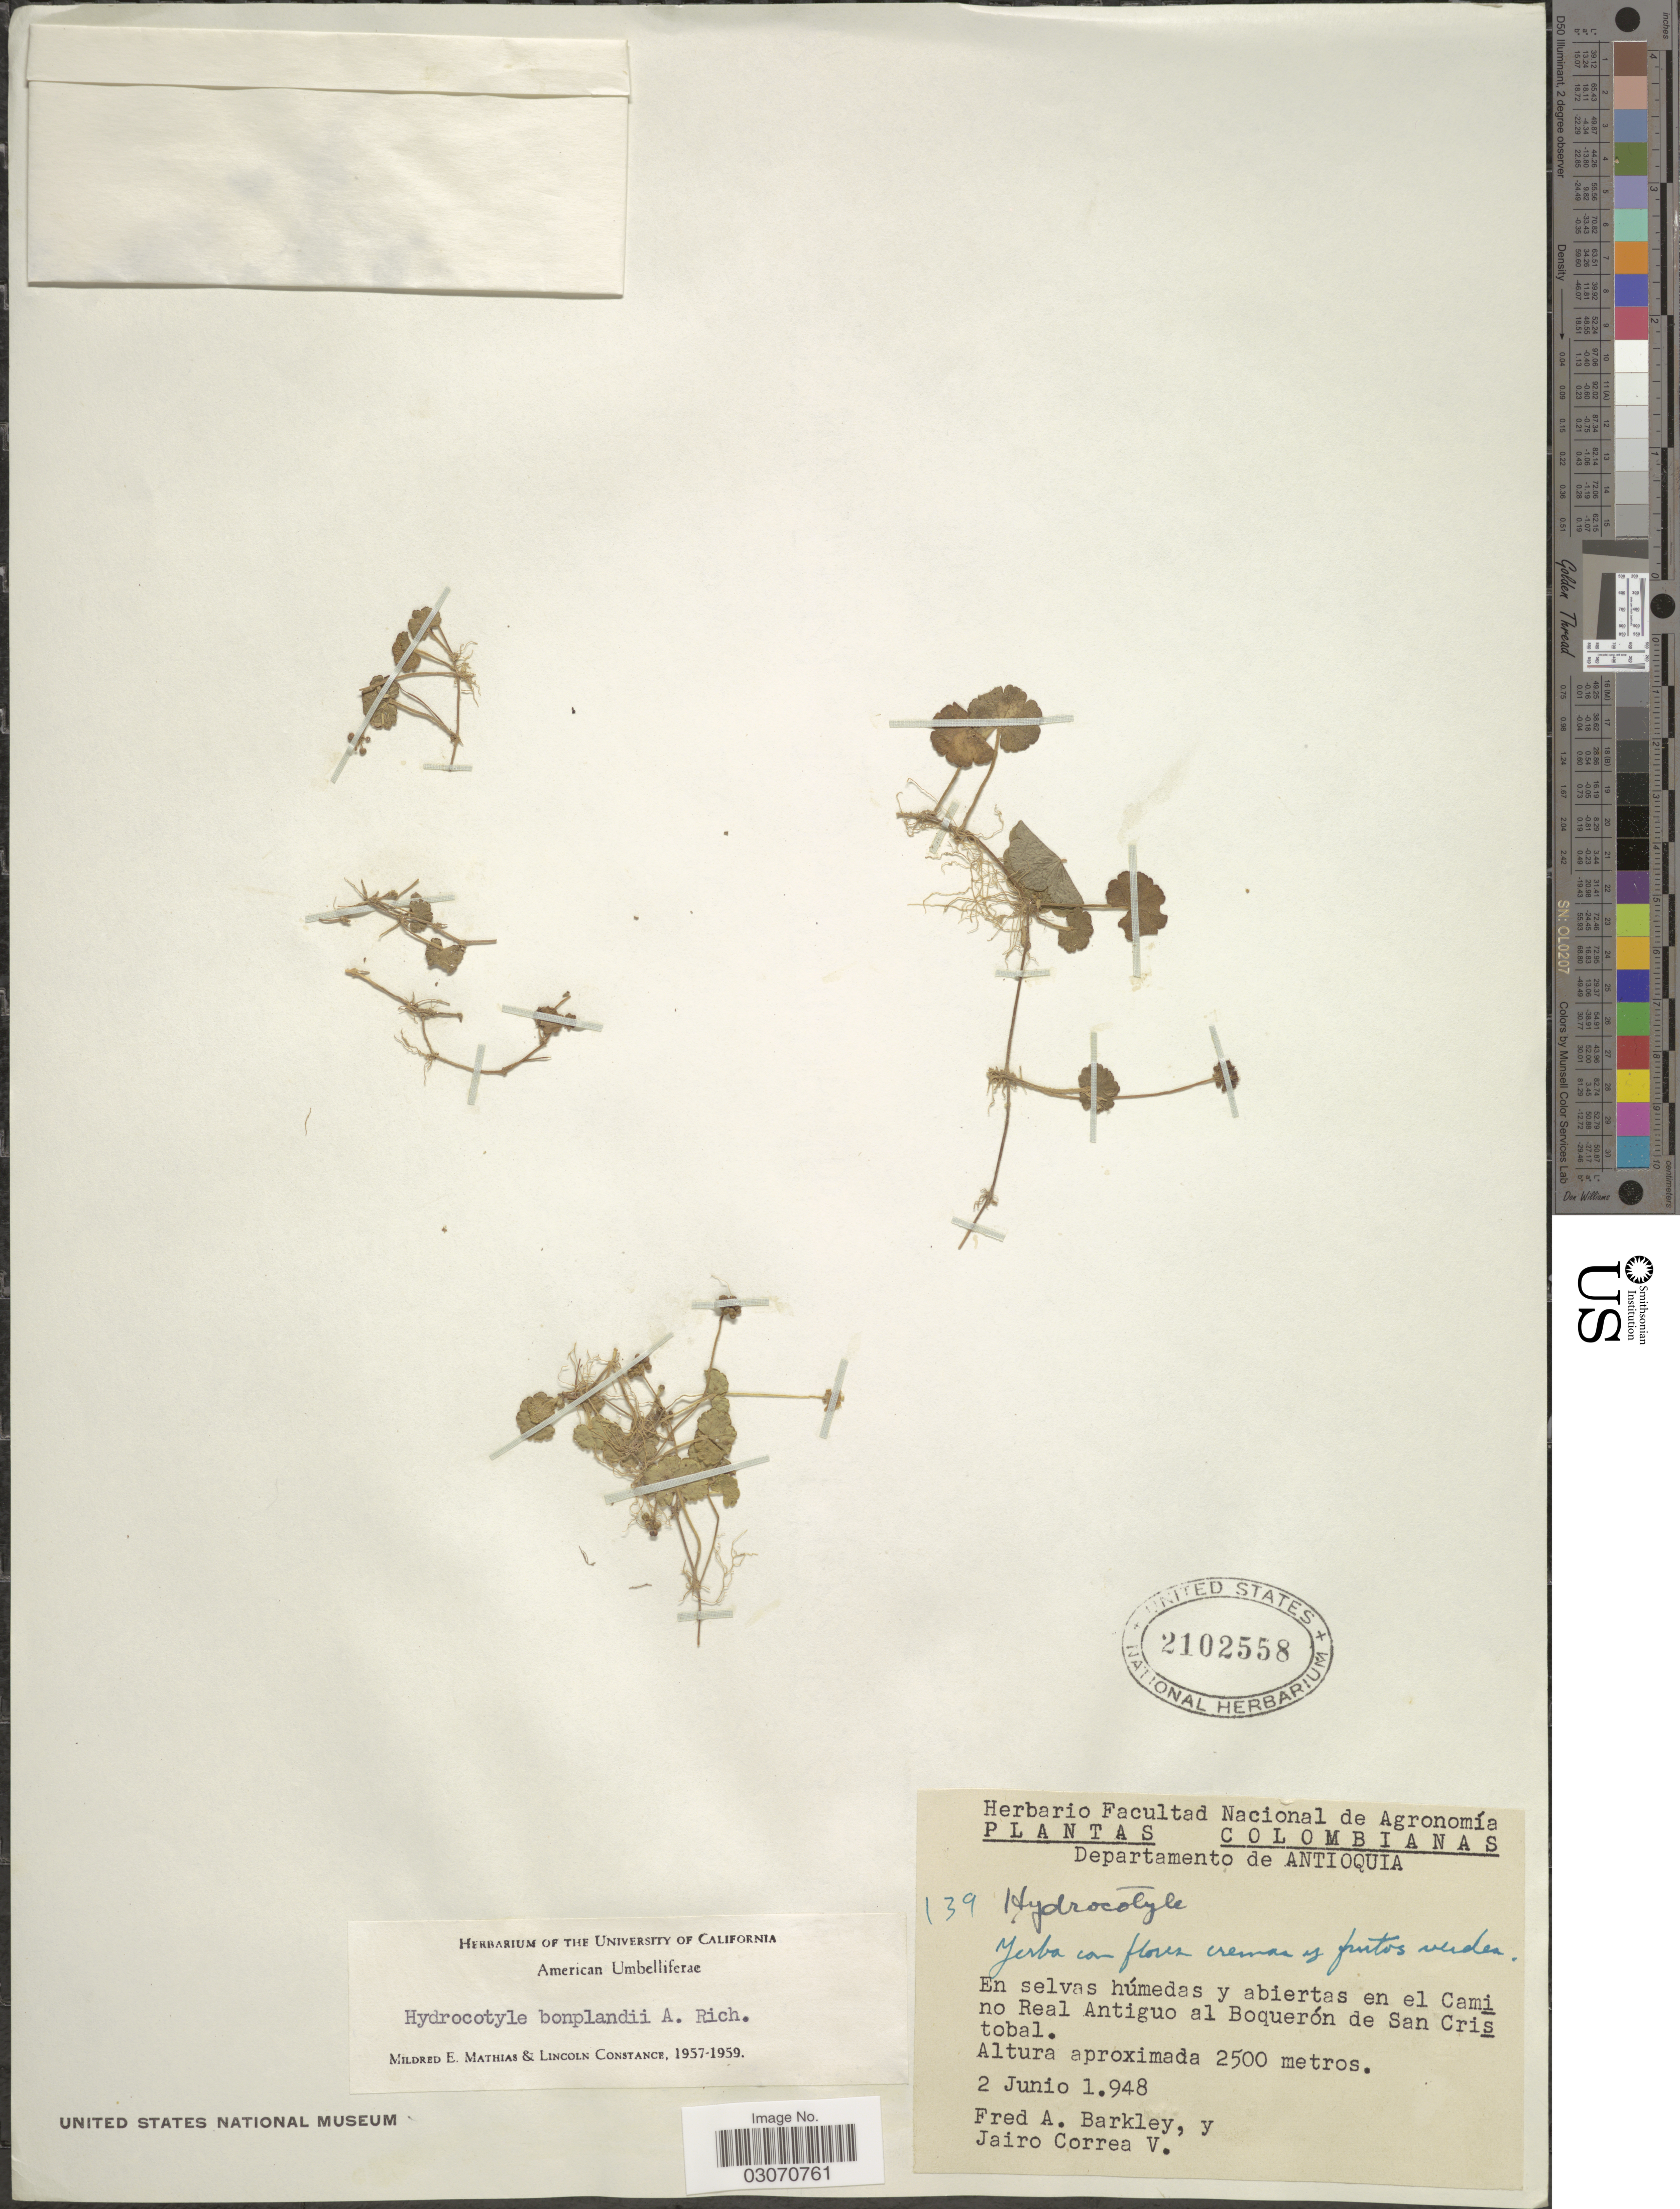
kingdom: Plantae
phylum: Tracheophyta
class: Magnoliopsida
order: Apiales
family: Araliaceae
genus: Hydrocotyle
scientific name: Hydrocotyle bonplandii var. bonplandii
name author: A. Rich.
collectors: F. A. Barkley & J. Correa V.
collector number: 139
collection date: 1948-06-02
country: Colombia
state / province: Antioquia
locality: Departamento de Antioquia. En selvas húmedas y abiertas en el Camino Real Antiguo al Boquerón de San Cristobal.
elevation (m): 2500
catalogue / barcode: US 2102558